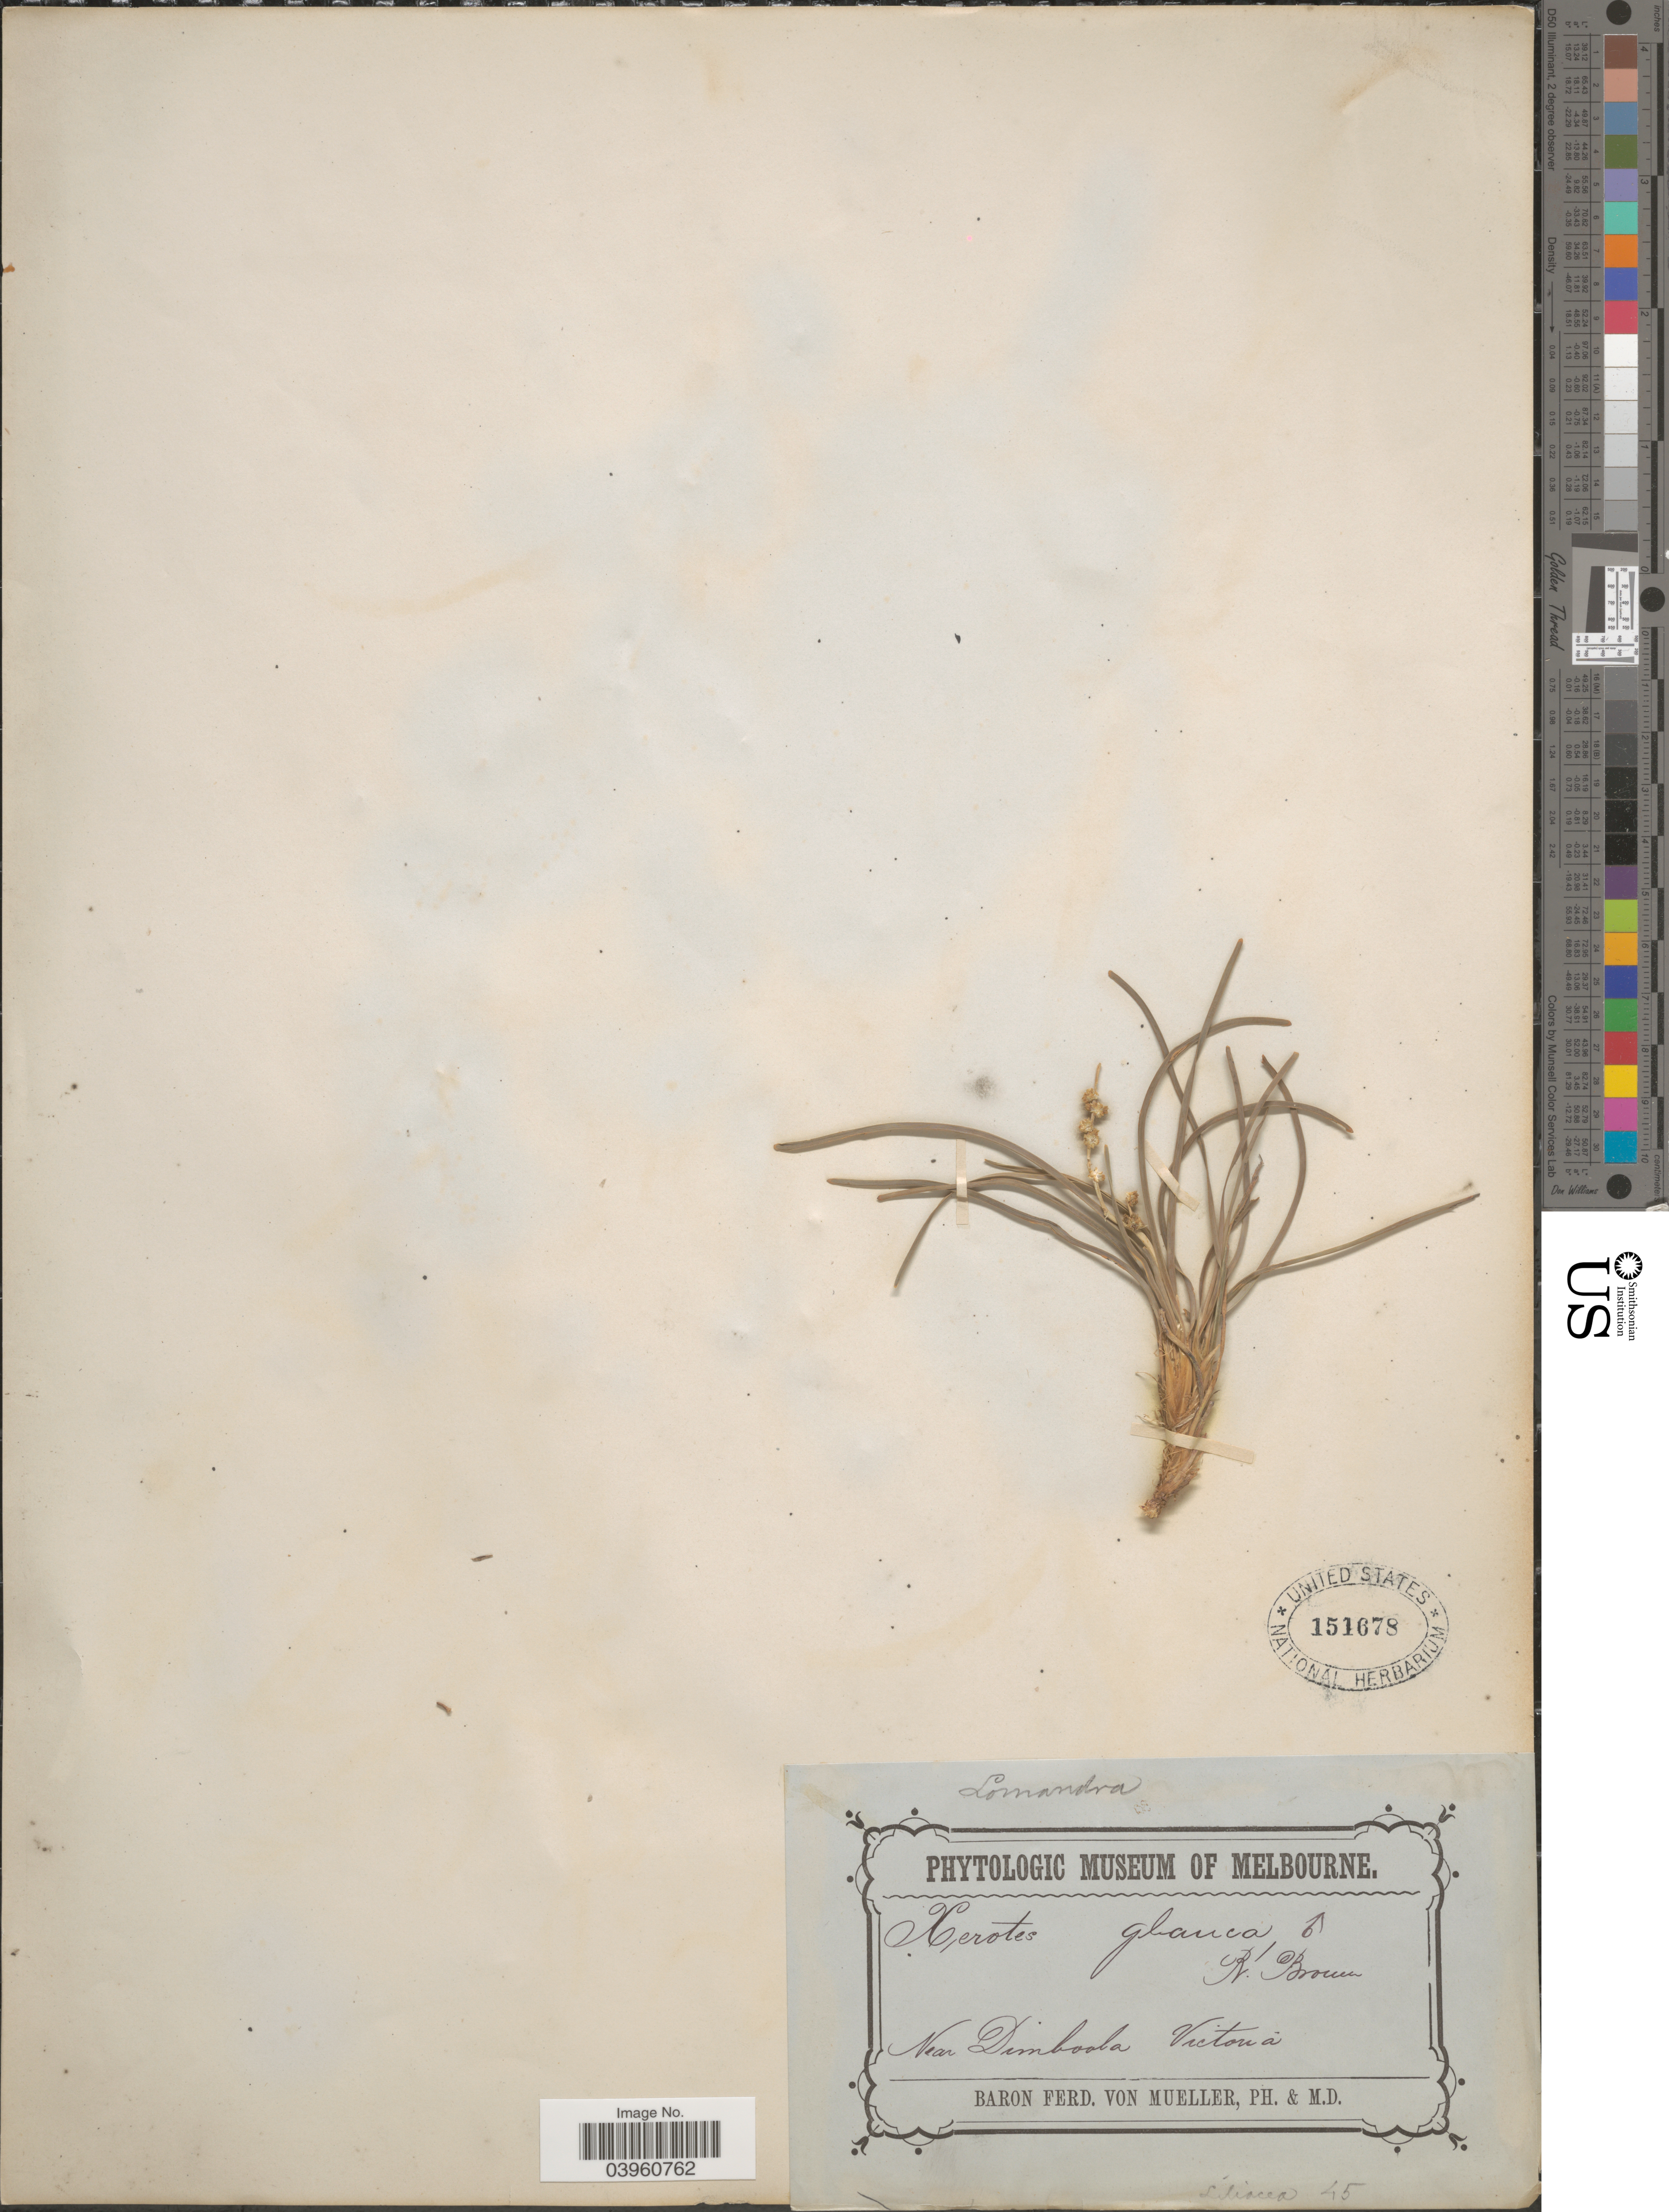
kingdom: Plantae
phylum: Tracheophyta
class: Liliopsida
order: Asparagales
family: Asparagaceae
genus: Lomandra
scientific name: Lomandra glauca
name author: (R. Br.) Ewart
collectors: F. von Mueller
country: Australia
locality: Near Dimboola Victoria.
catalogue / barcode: US 151678